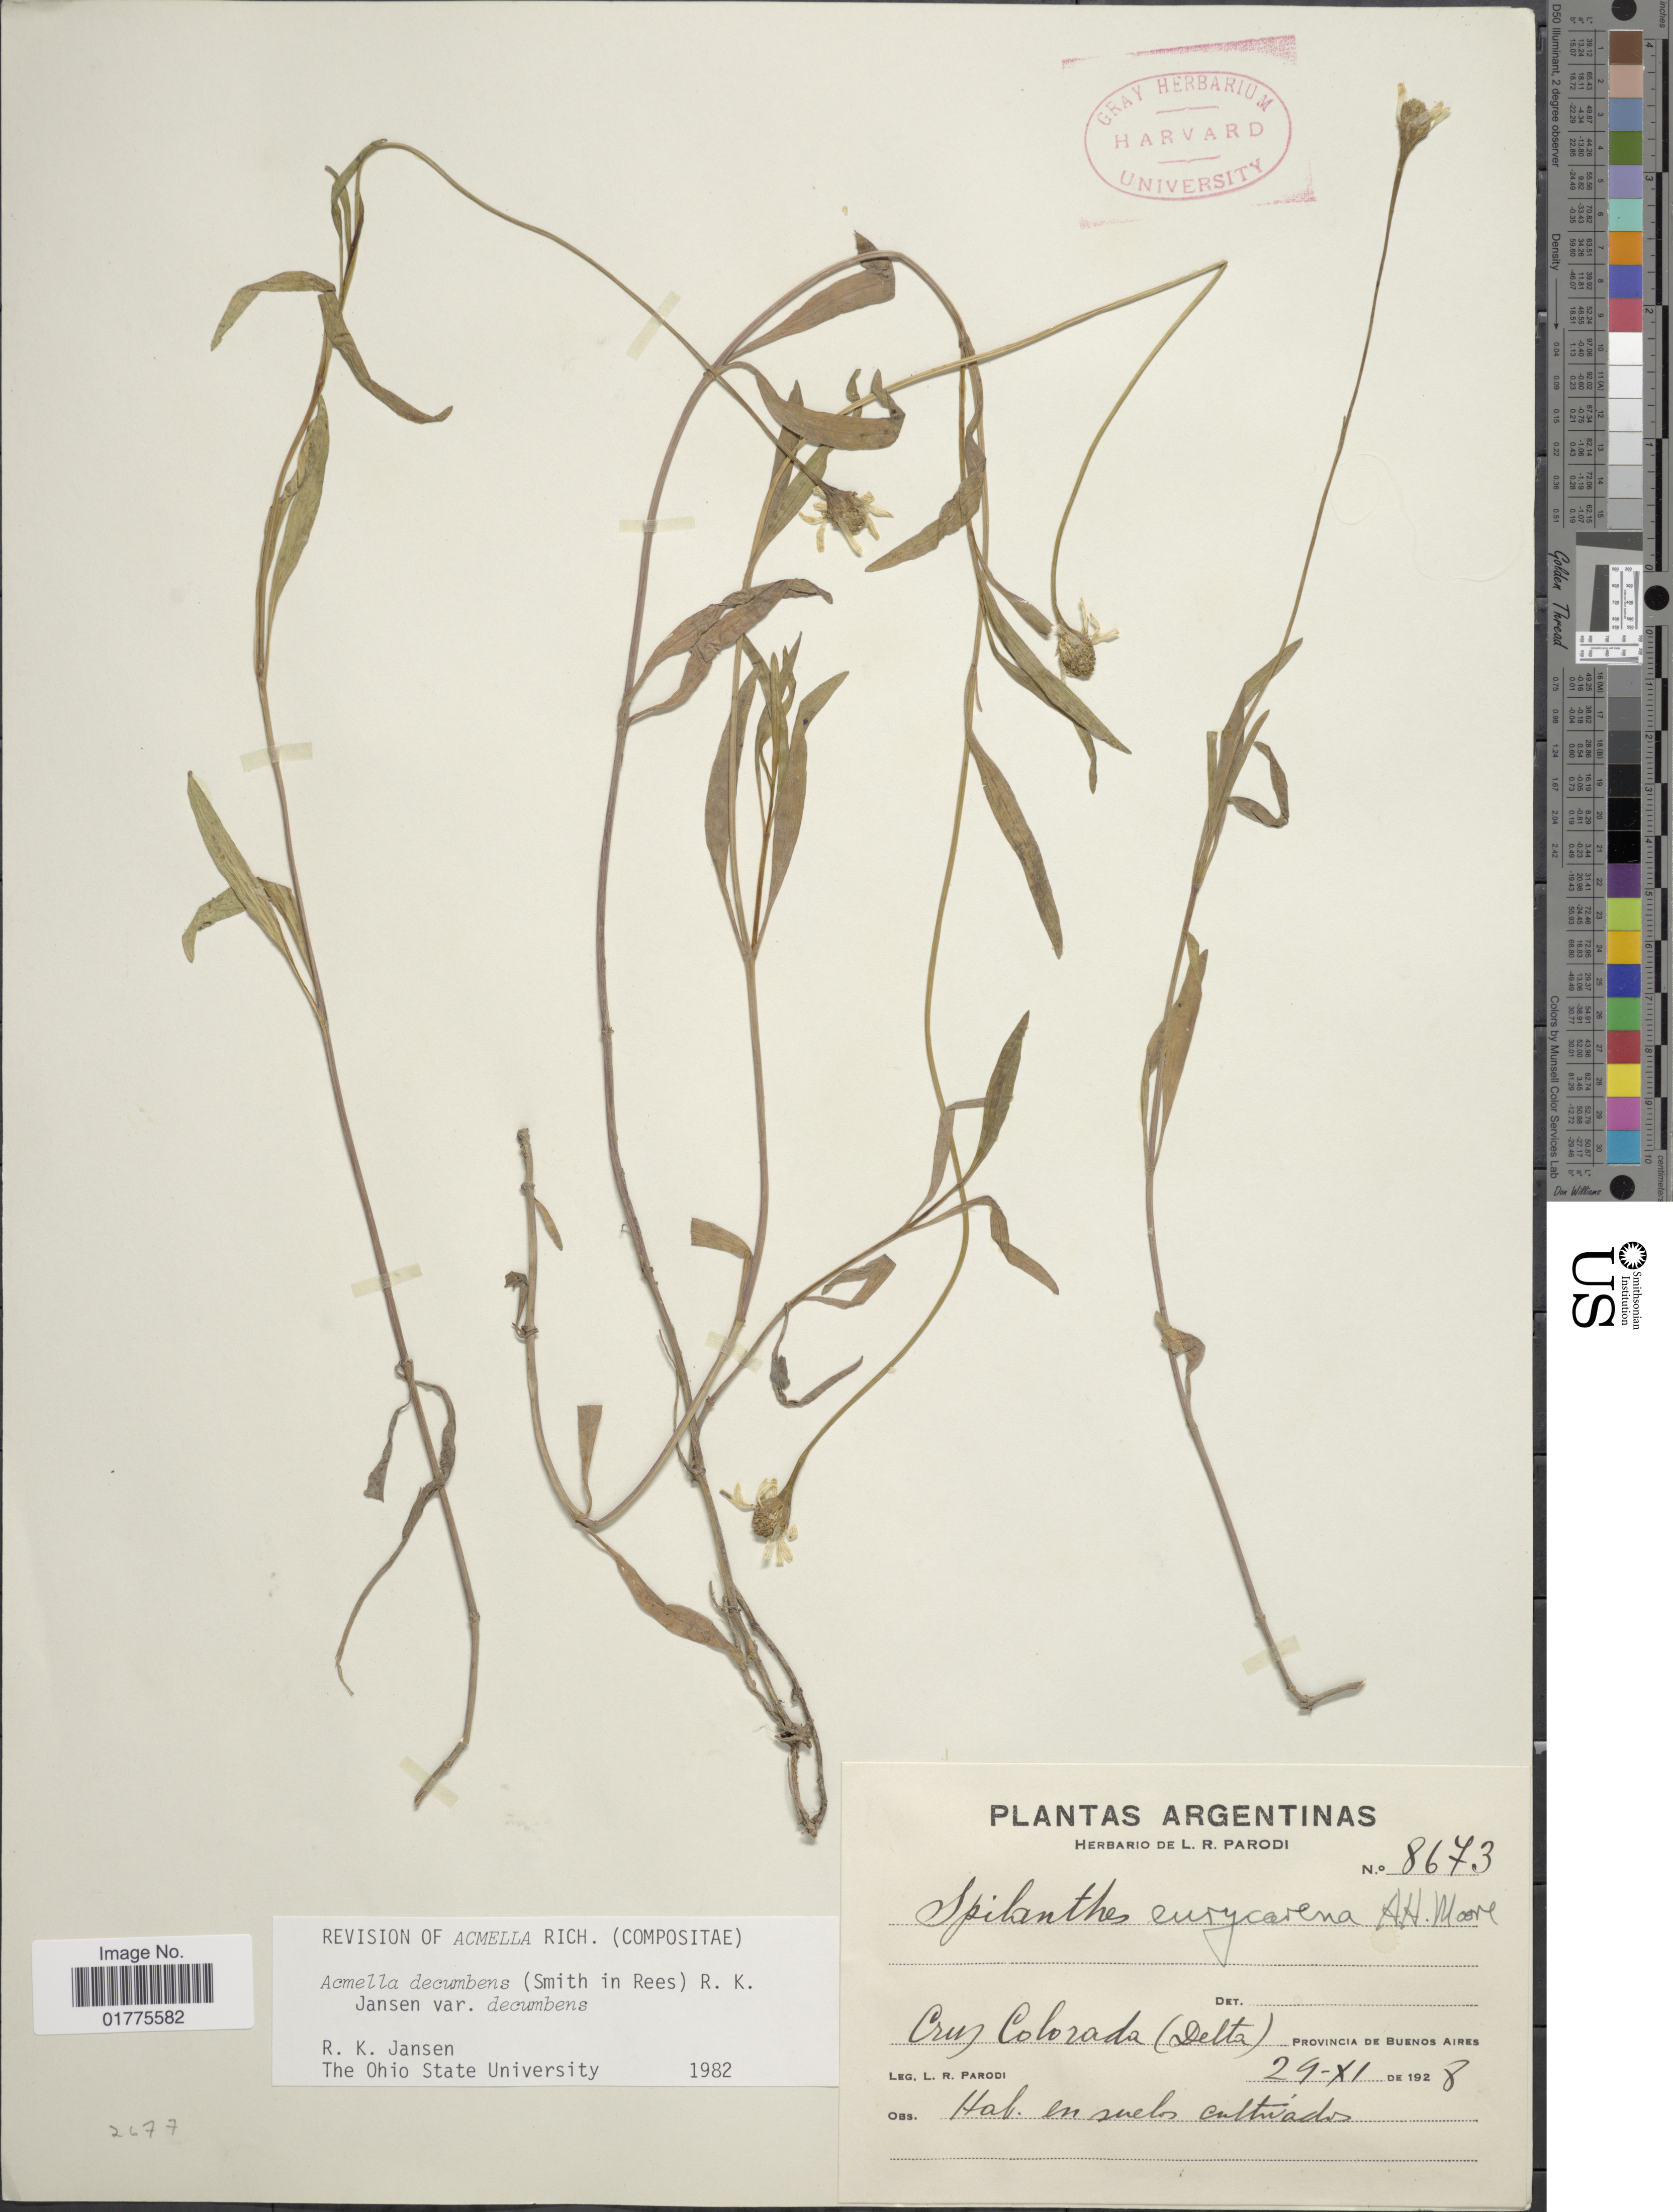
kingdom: Plantae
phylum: Tracheophyta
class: Magnoliopsida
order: Asterales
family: Asteraceae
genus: Acmella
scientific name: Acmella decumbens var. decumbens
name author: (Sm.) R.K. Jansen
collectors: L. R. Parodi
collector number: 8673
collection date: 1928-11-29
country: Argentina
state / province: Buenos Aires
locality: Cruz Colorada (Delta)